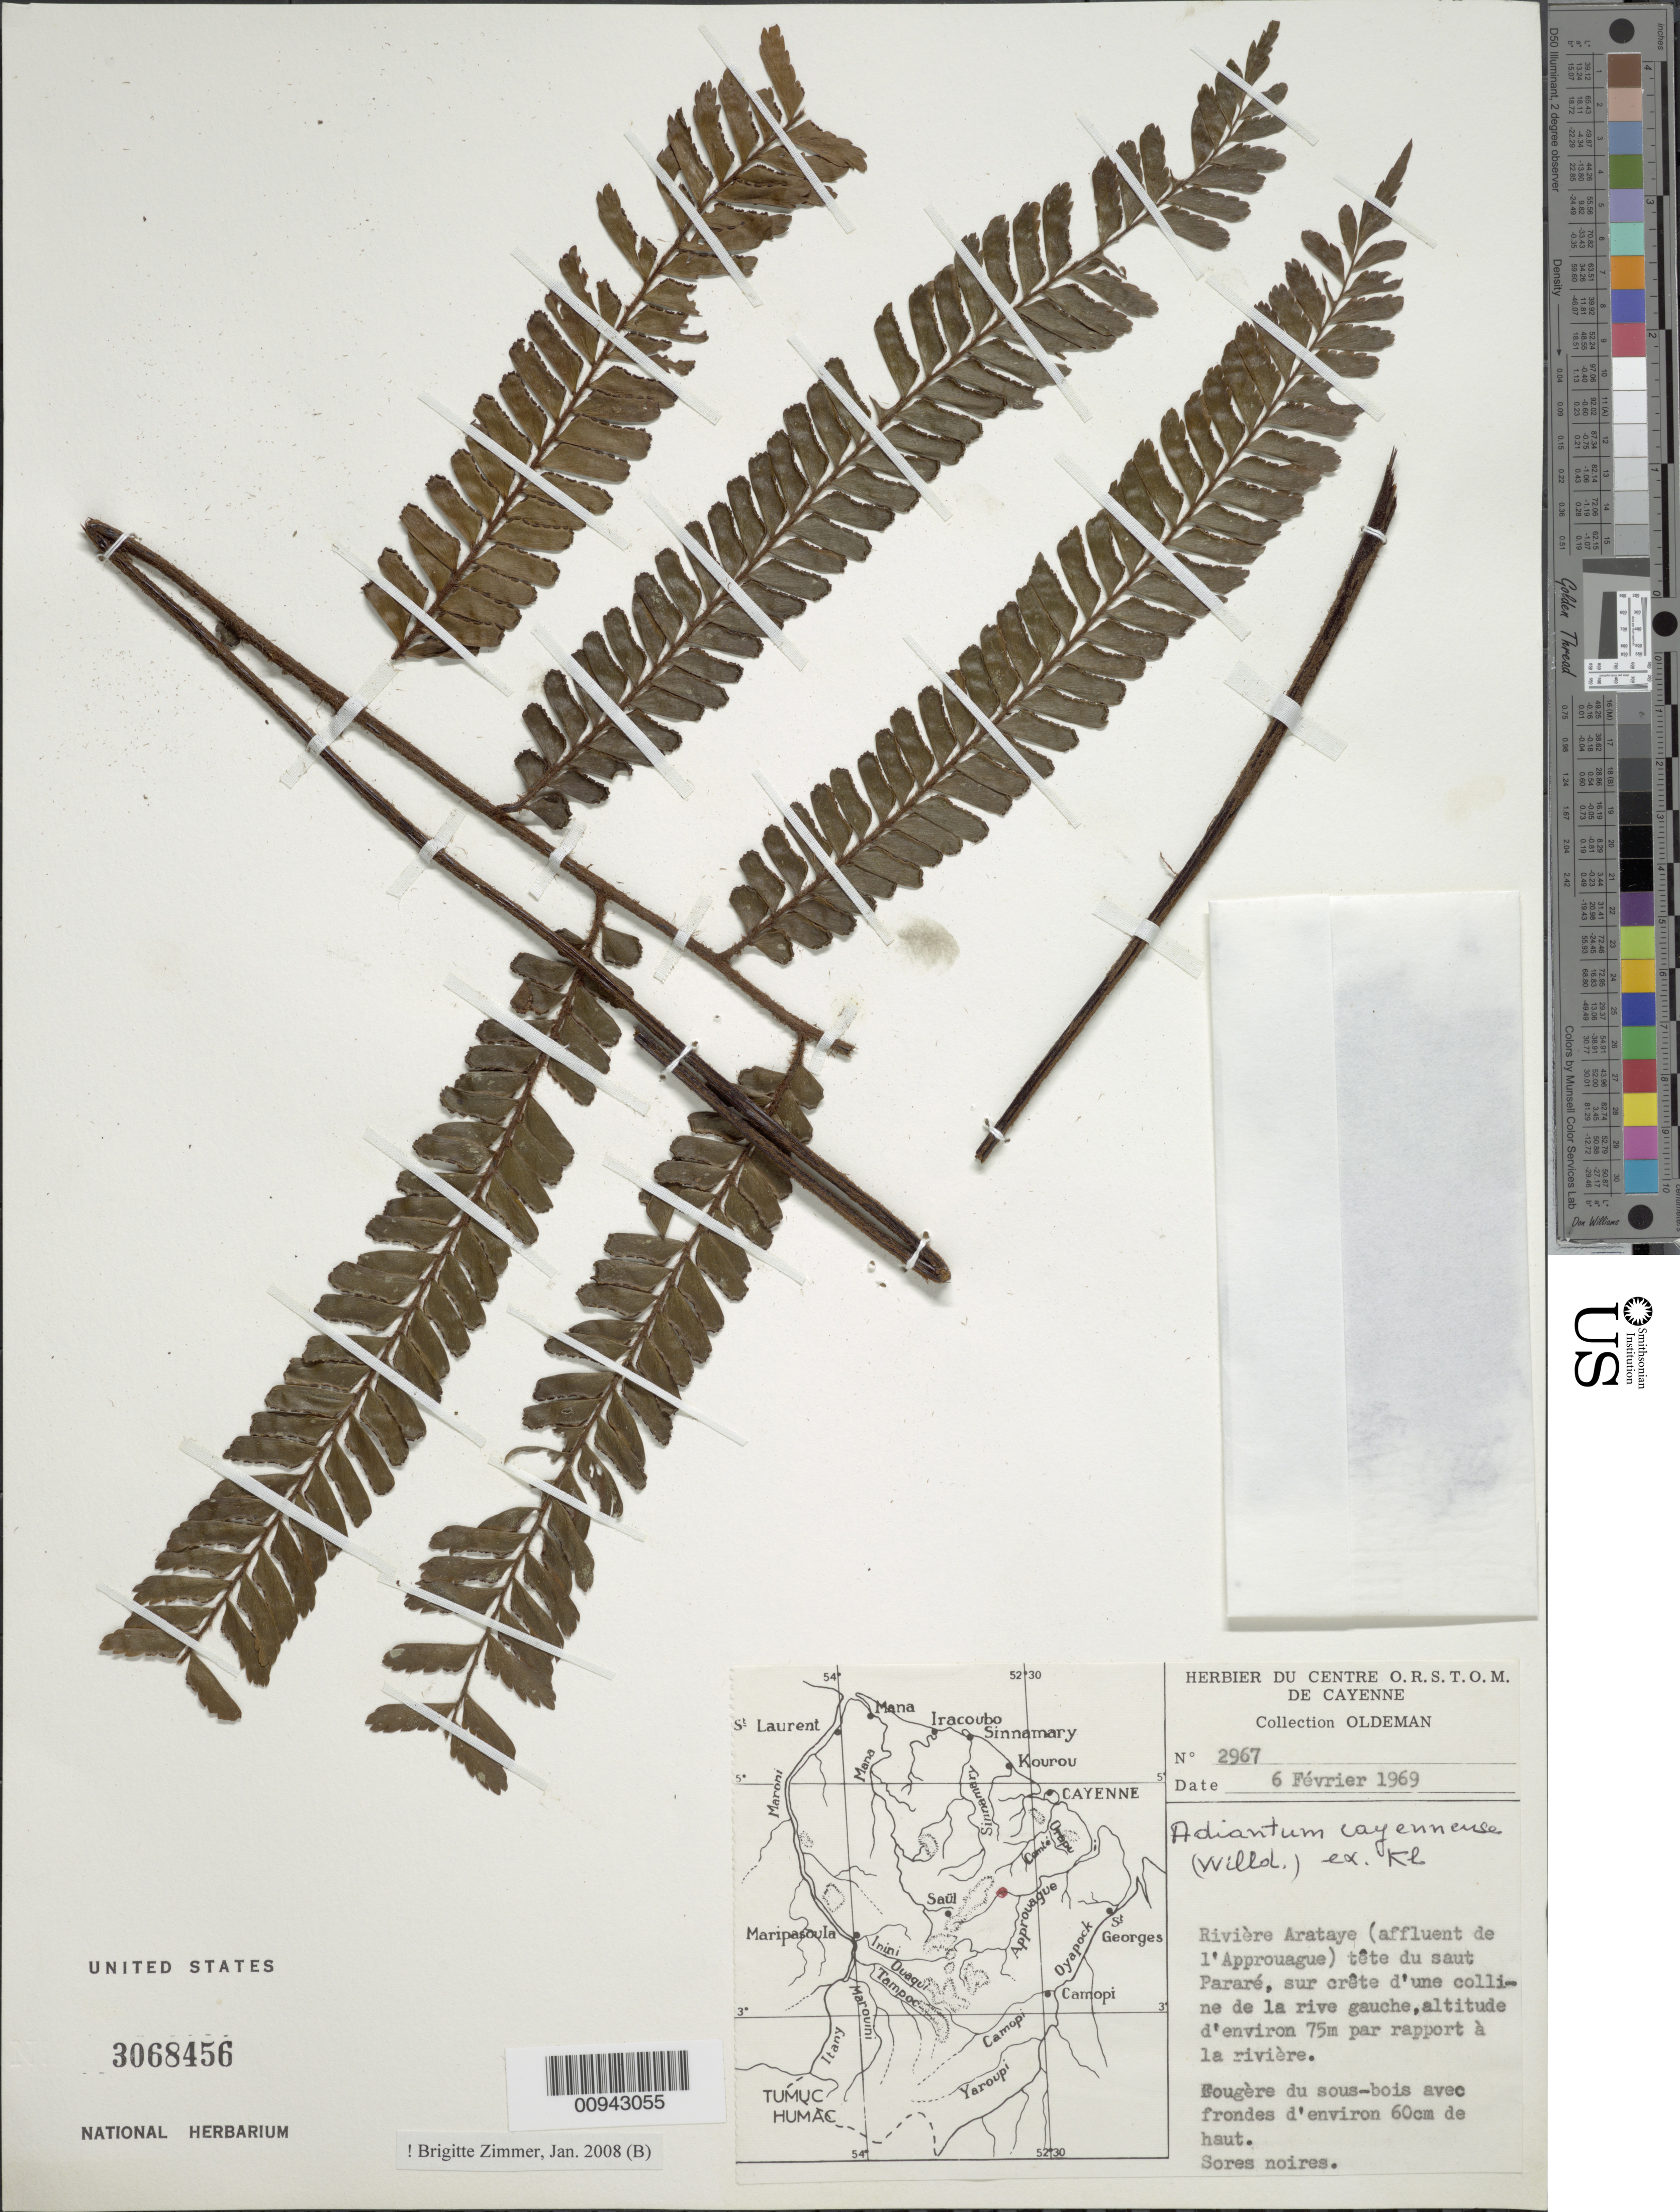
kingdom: Plantae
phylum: Tracheophyta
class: Polypodiopsida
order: Polypodiales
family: Pteridaceae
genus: Adiantum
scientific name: Adiantum cajennense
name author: Willd. ex Klotzsch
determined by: Zimmer, B.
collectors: R. Oldeman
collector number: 2967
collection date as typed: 6-Feb-69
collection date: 1969-02-06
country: French Guiana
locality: Rivière Arataye (affluent de l'Approuague), tete de Saut Pararé, sur crete d'une colline de la rive gauche, alt d'env 75m par rapport a la riviere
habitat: Sous-bois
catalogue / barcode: US 3068456